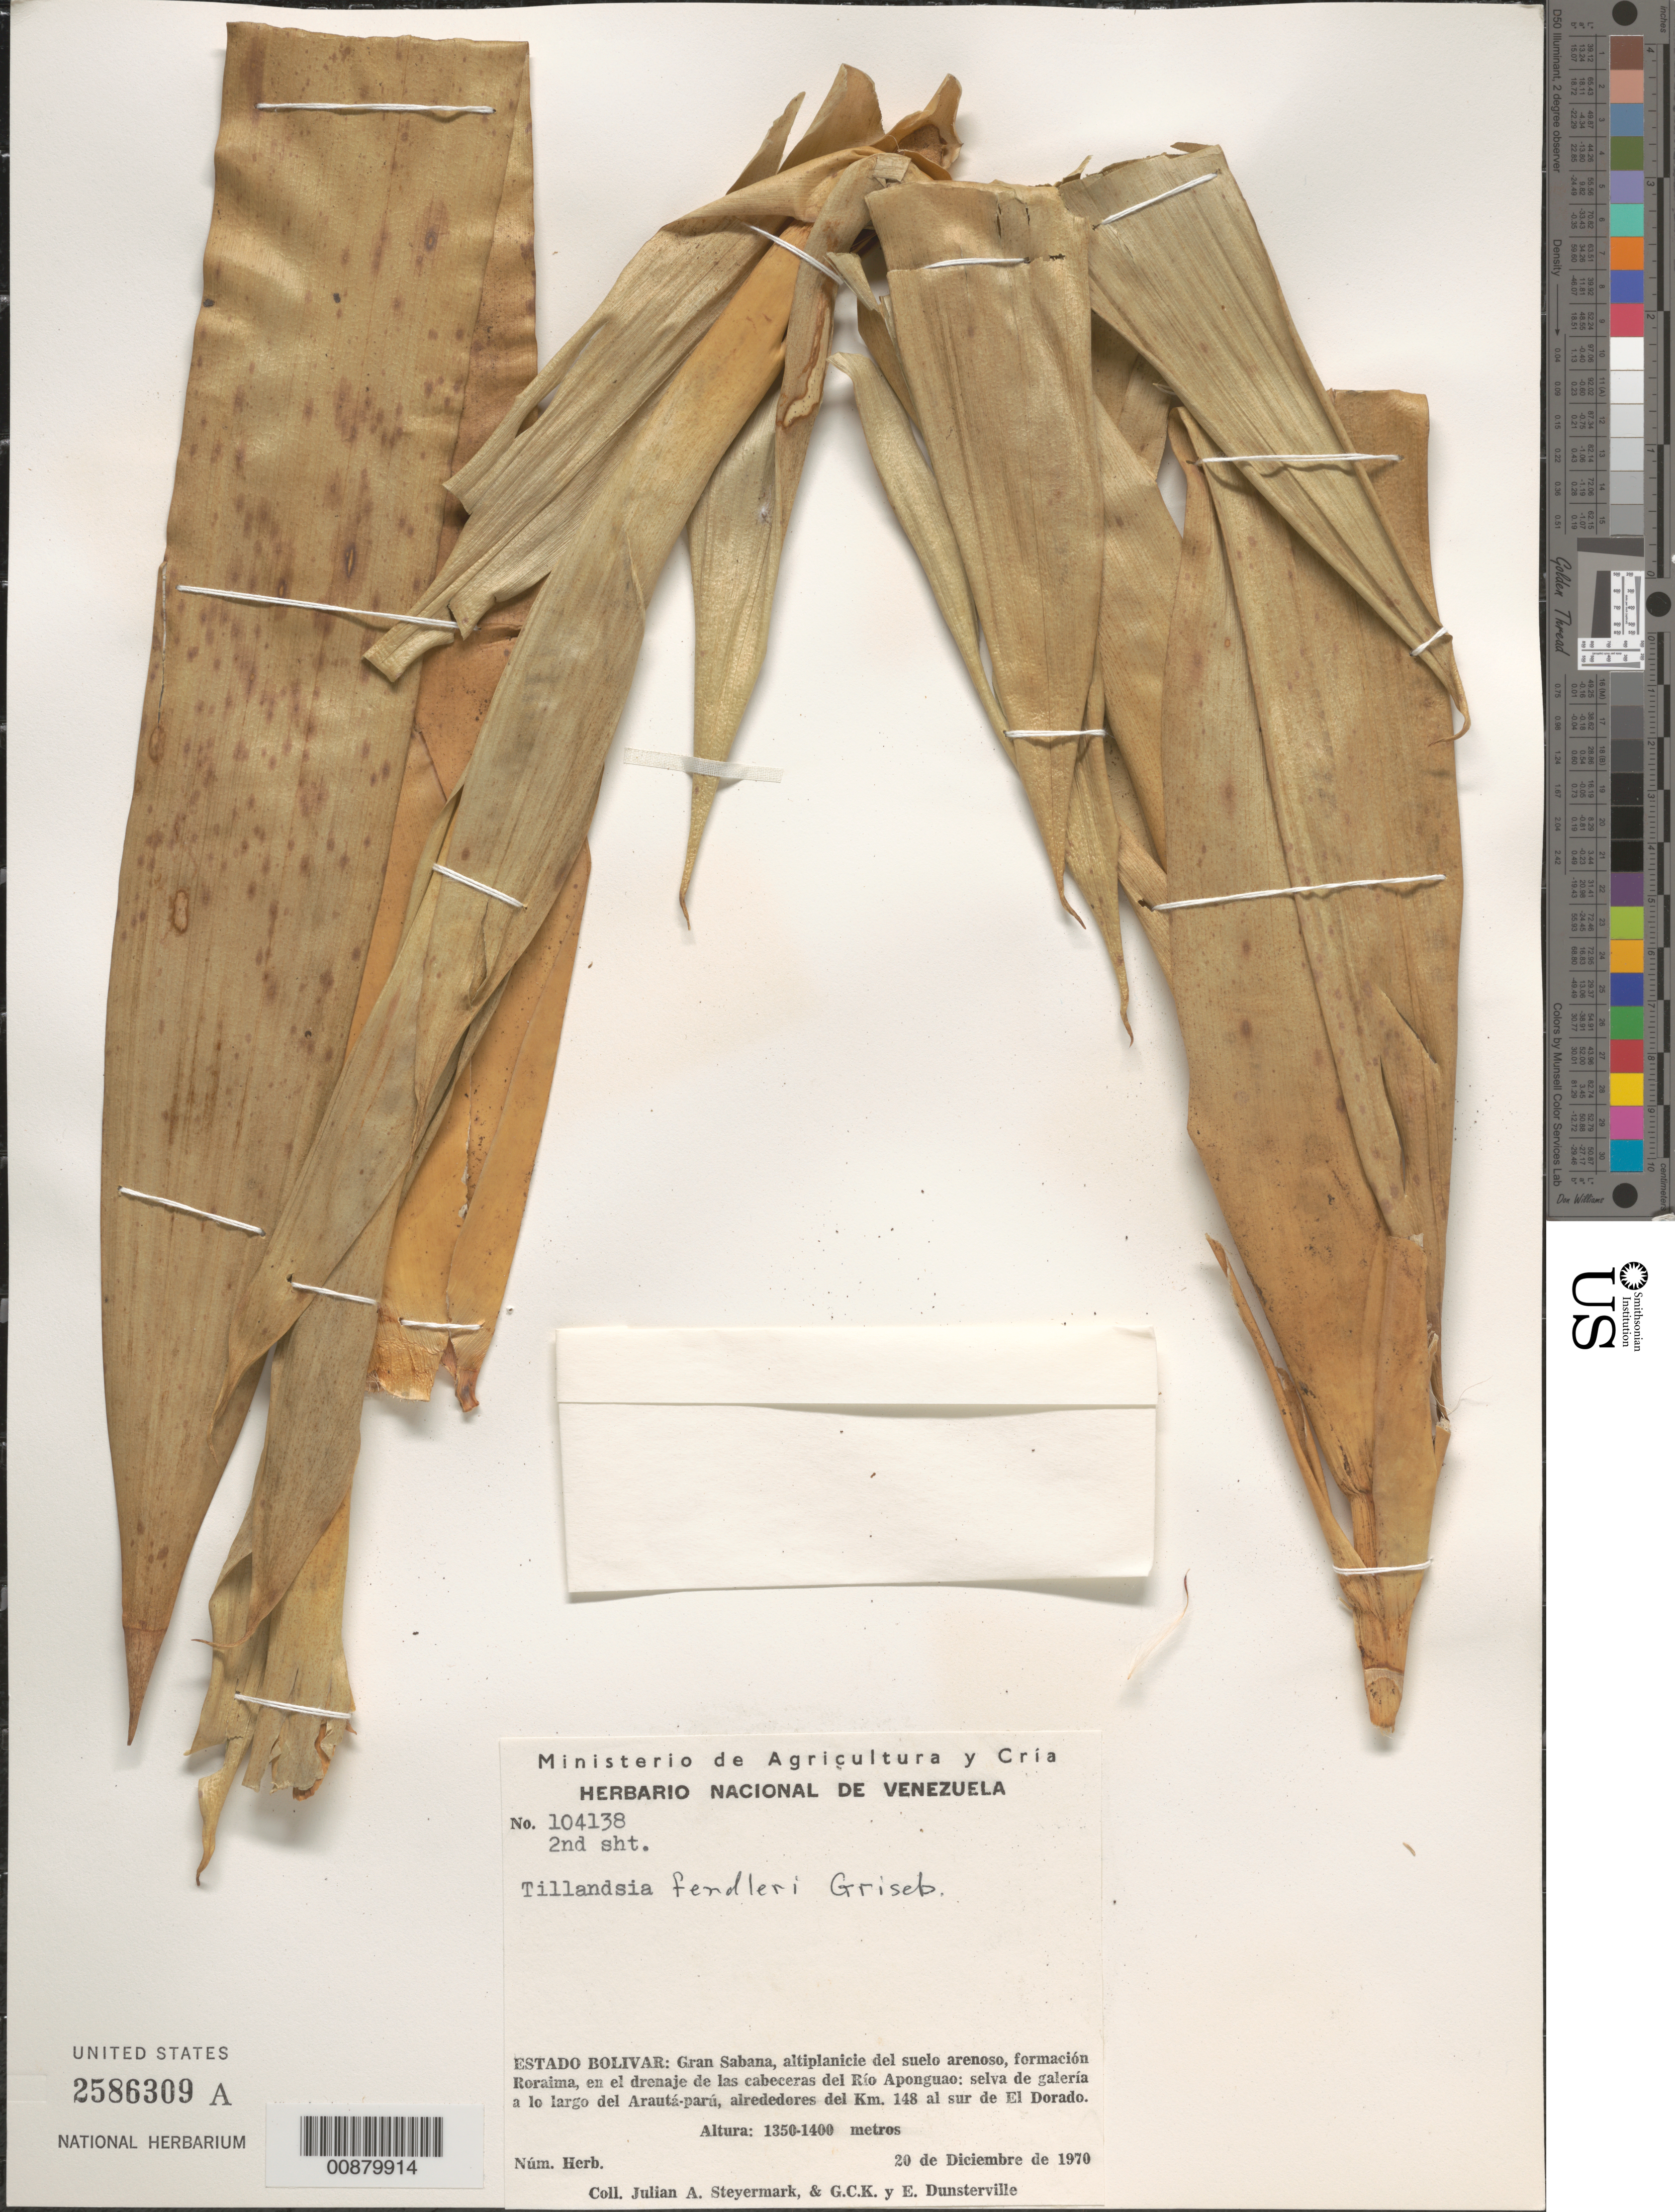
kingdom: Plantae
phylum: Tracheophyta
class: Liliopsida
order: Poales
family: Bromeliaceae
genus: Tillandsia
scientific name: Tillandsia fendleri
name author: Griseb.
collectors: J. Steyermark, G. C. K. Dunsterville & E. Dunsterville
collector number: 104138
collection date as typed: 20-Dec-70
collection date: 1970-12-20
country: Venezuela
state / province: Bolívar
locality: Gran Sabana, formacion Roraima, Río Aponguao; a lo largo del Arautá-parú, alrededores del km 148 al sur de El Dorado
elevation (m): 1350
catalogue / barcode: US 2586309